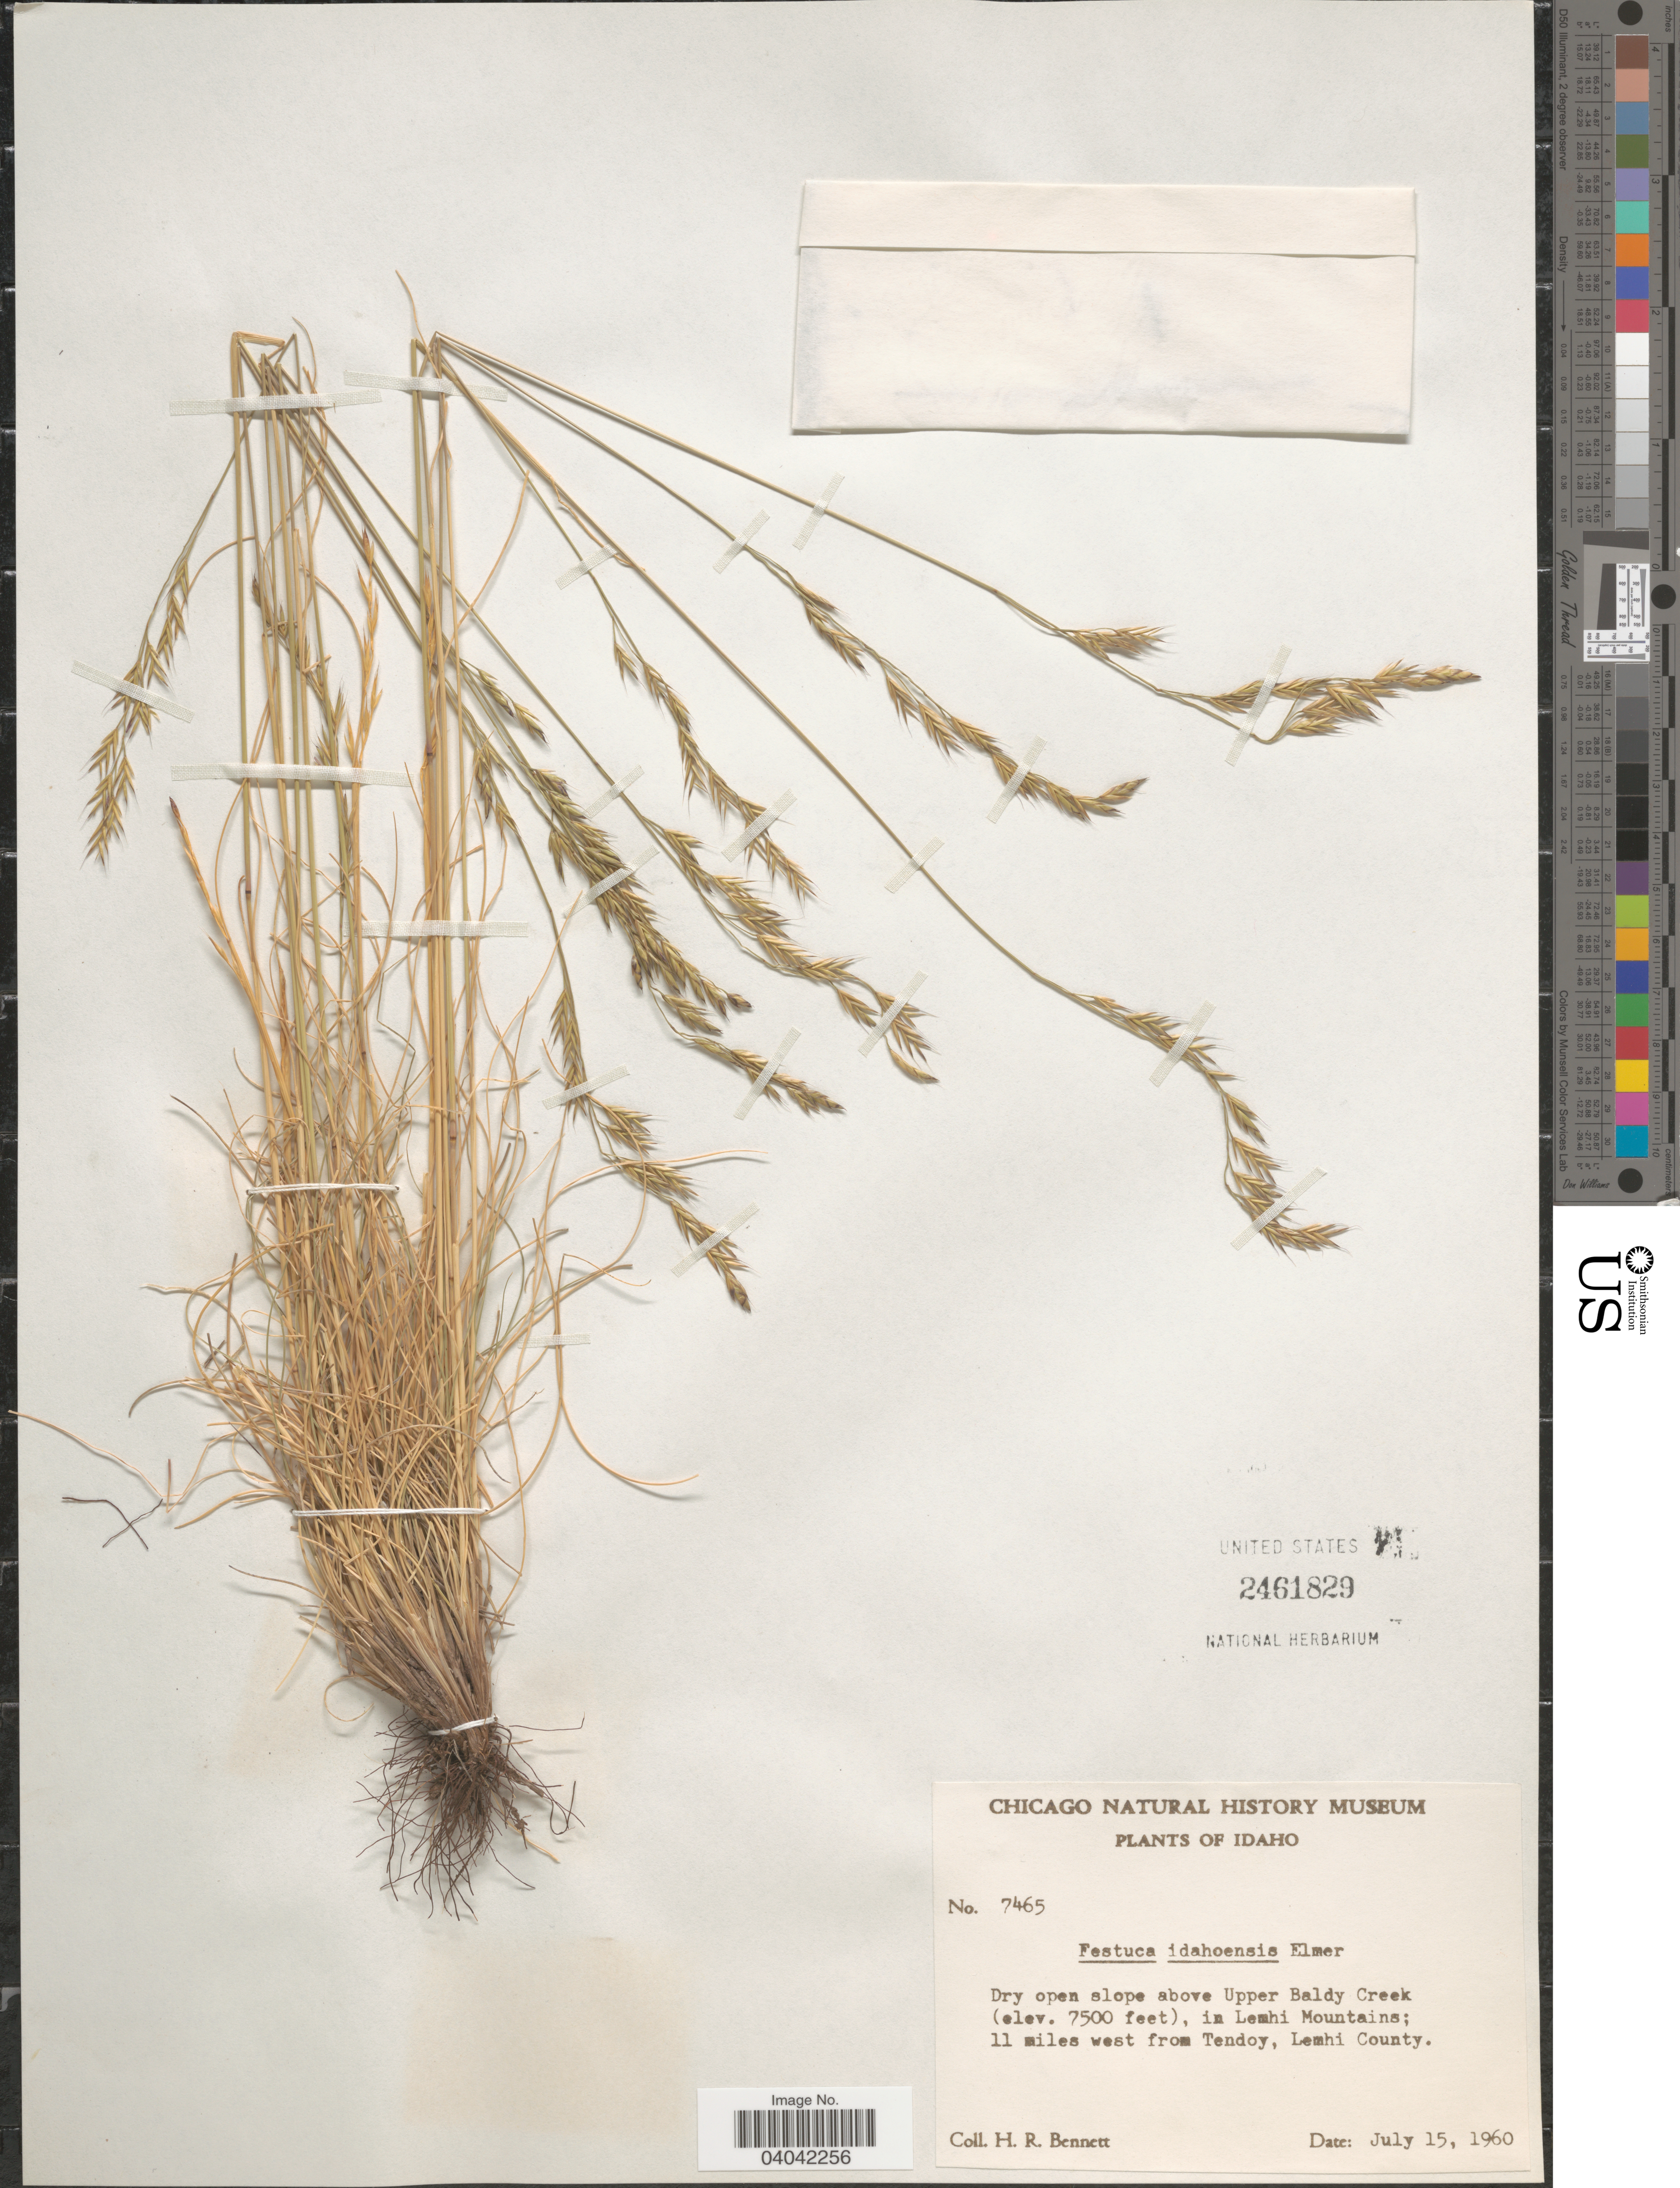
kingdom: Plantae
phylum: Tracheophyta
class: Liliopsida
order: Poales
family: Poaceae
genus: Festuca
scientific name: Festuca idahoensis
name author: Elmer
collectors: H. R. Bennett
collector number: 7465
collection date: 1960-07-15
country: United States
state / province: Idaho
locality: Dry open slope above Upper Baldy Creek, in Lemhi Mountains; 11 miles west from Tendoy, Lemhi County.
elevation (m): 2286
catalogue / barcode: US 2461829